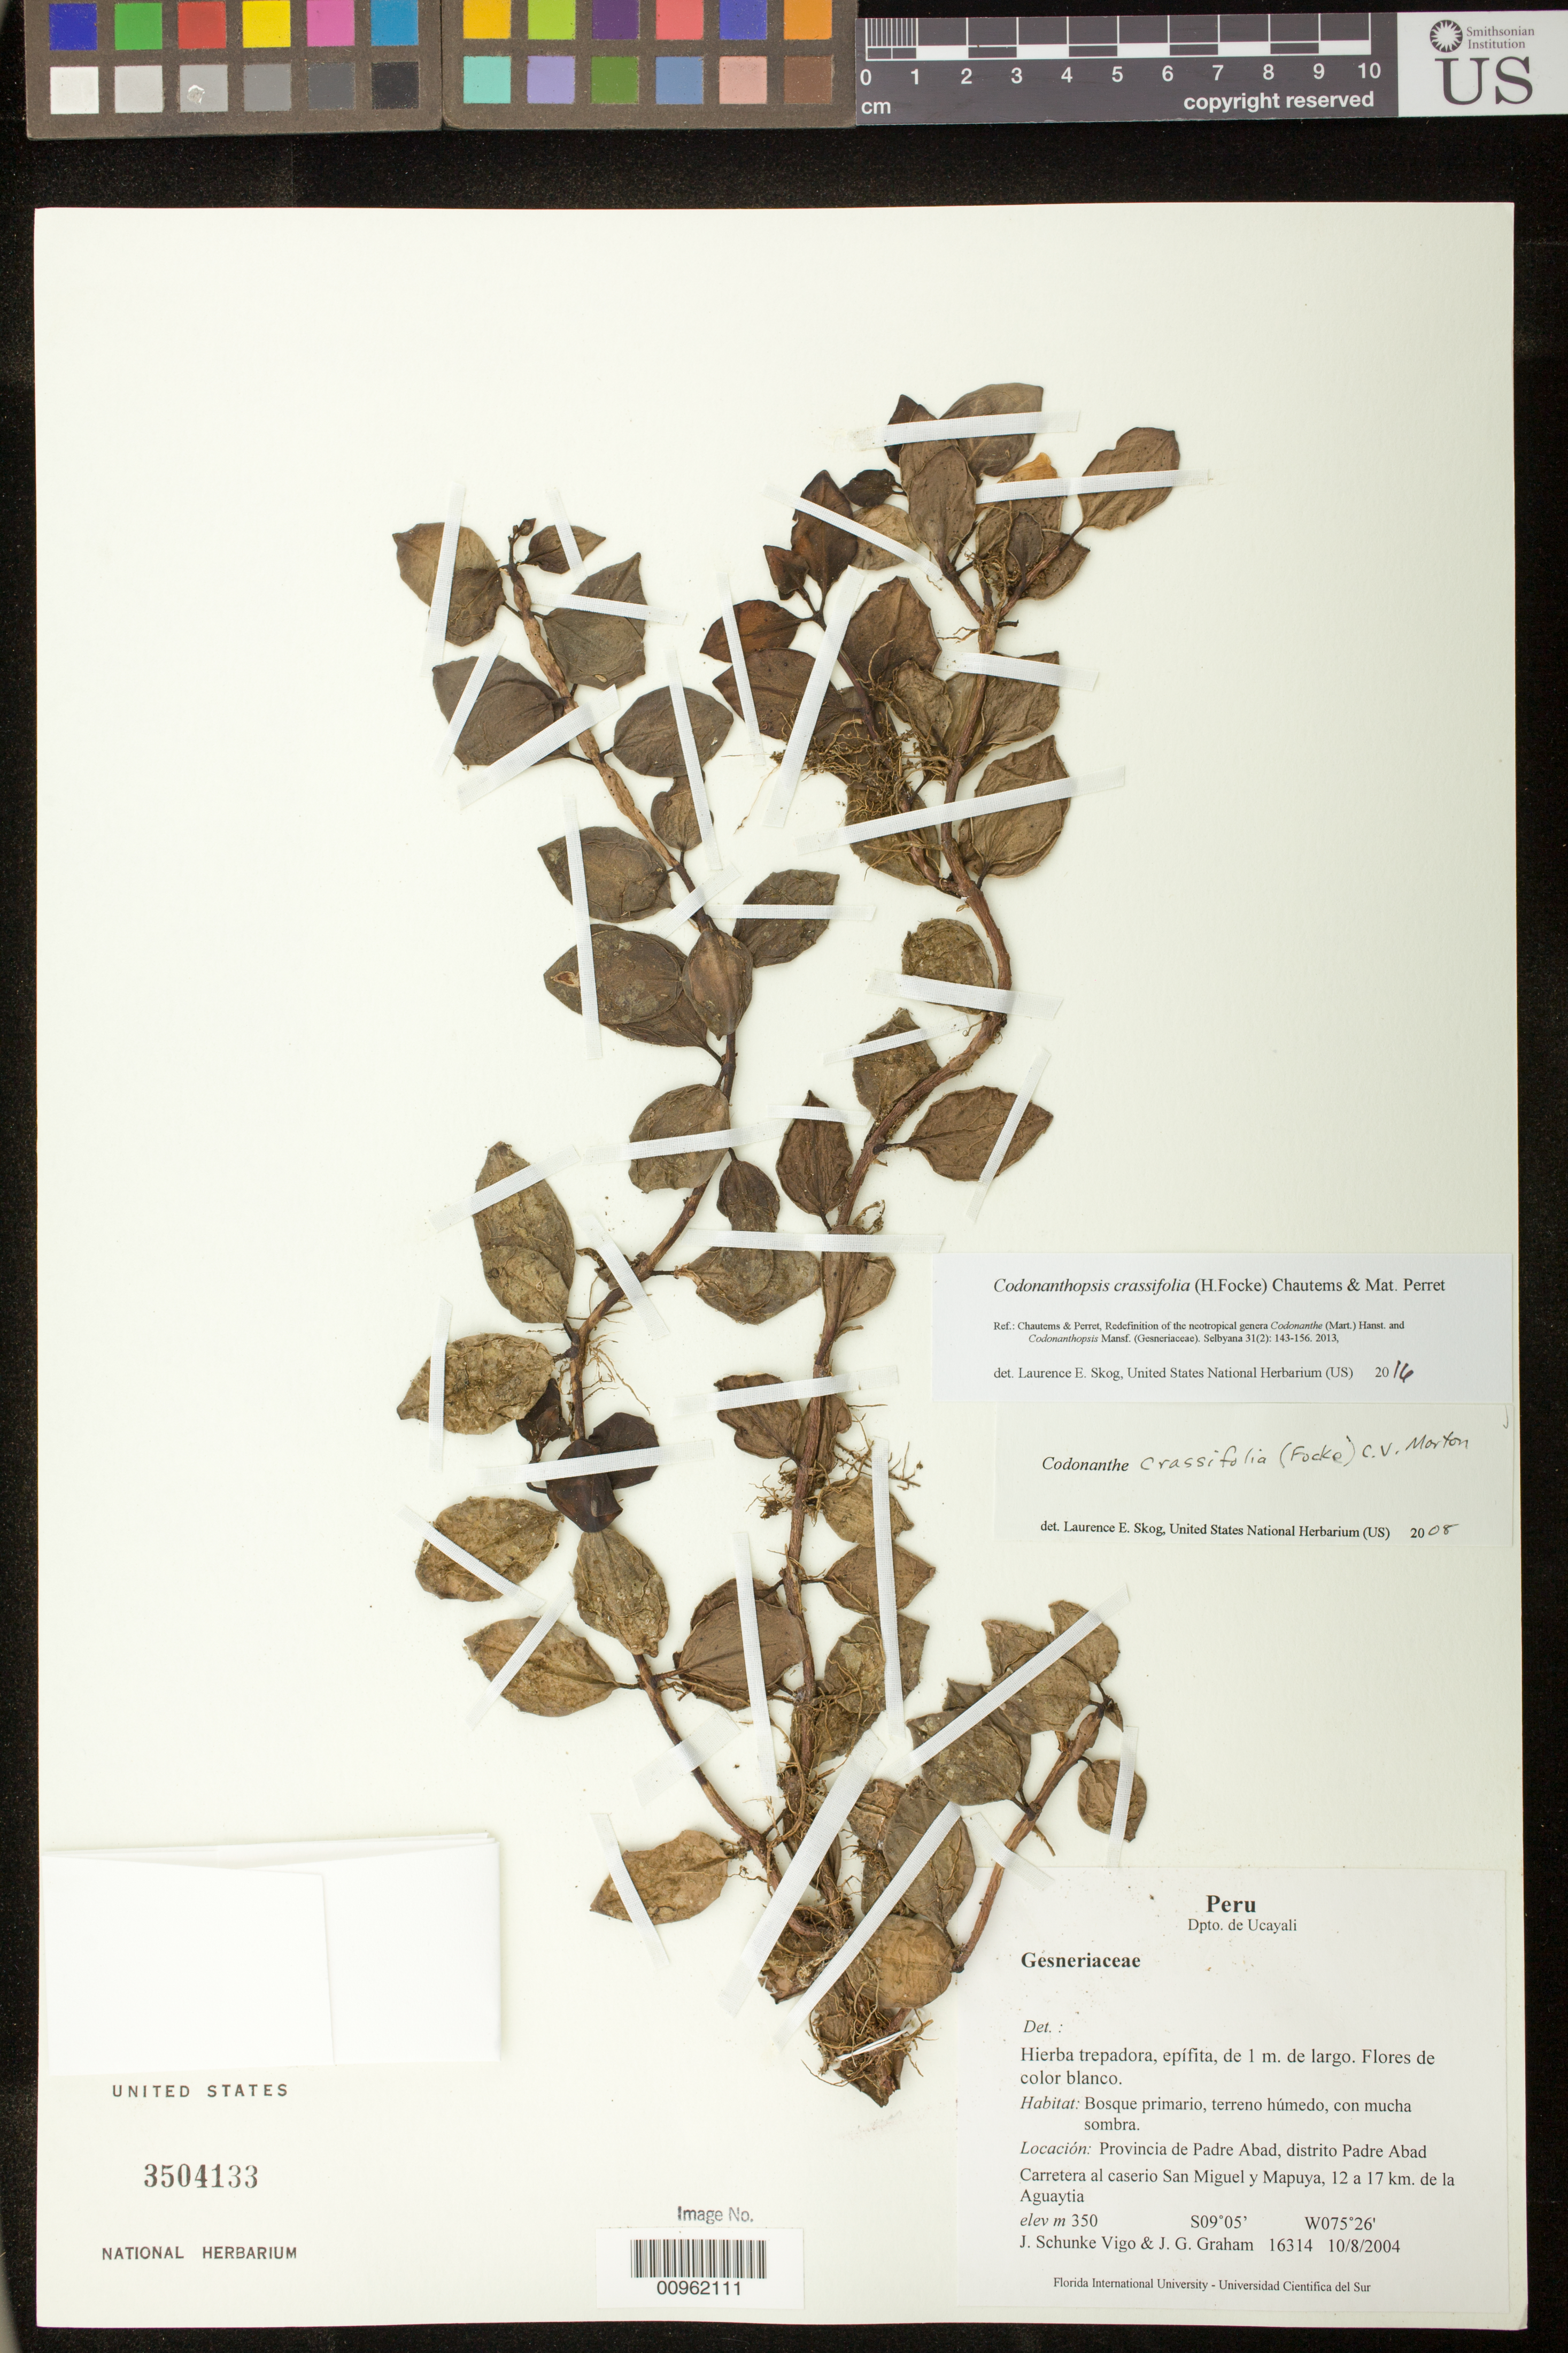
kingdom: Plantae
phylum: Tracheophyta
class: Magnoliopsida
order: Lamiales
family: Gesneriaceae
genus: Codonanthopsis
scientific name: Codonanthopsis crassifolia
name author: (H. Focke) Chautems & Mat.Perret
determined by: Skog, Laurence E.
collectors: J. Schunke Vigo & J. G. Graham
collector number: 16314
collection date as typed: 08 Oct 2004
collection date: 2004-10-08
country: Peru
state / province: Ucayali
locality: Provincia de Padre Abad, distrito Padre Abad. Carretera al caserio San Miguel y Mapuya, 12 a 17 km de la Aguaytia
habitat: Bosque primario, terreno húmedo, con mucha sombra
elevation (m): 350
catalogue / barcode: US 3504133